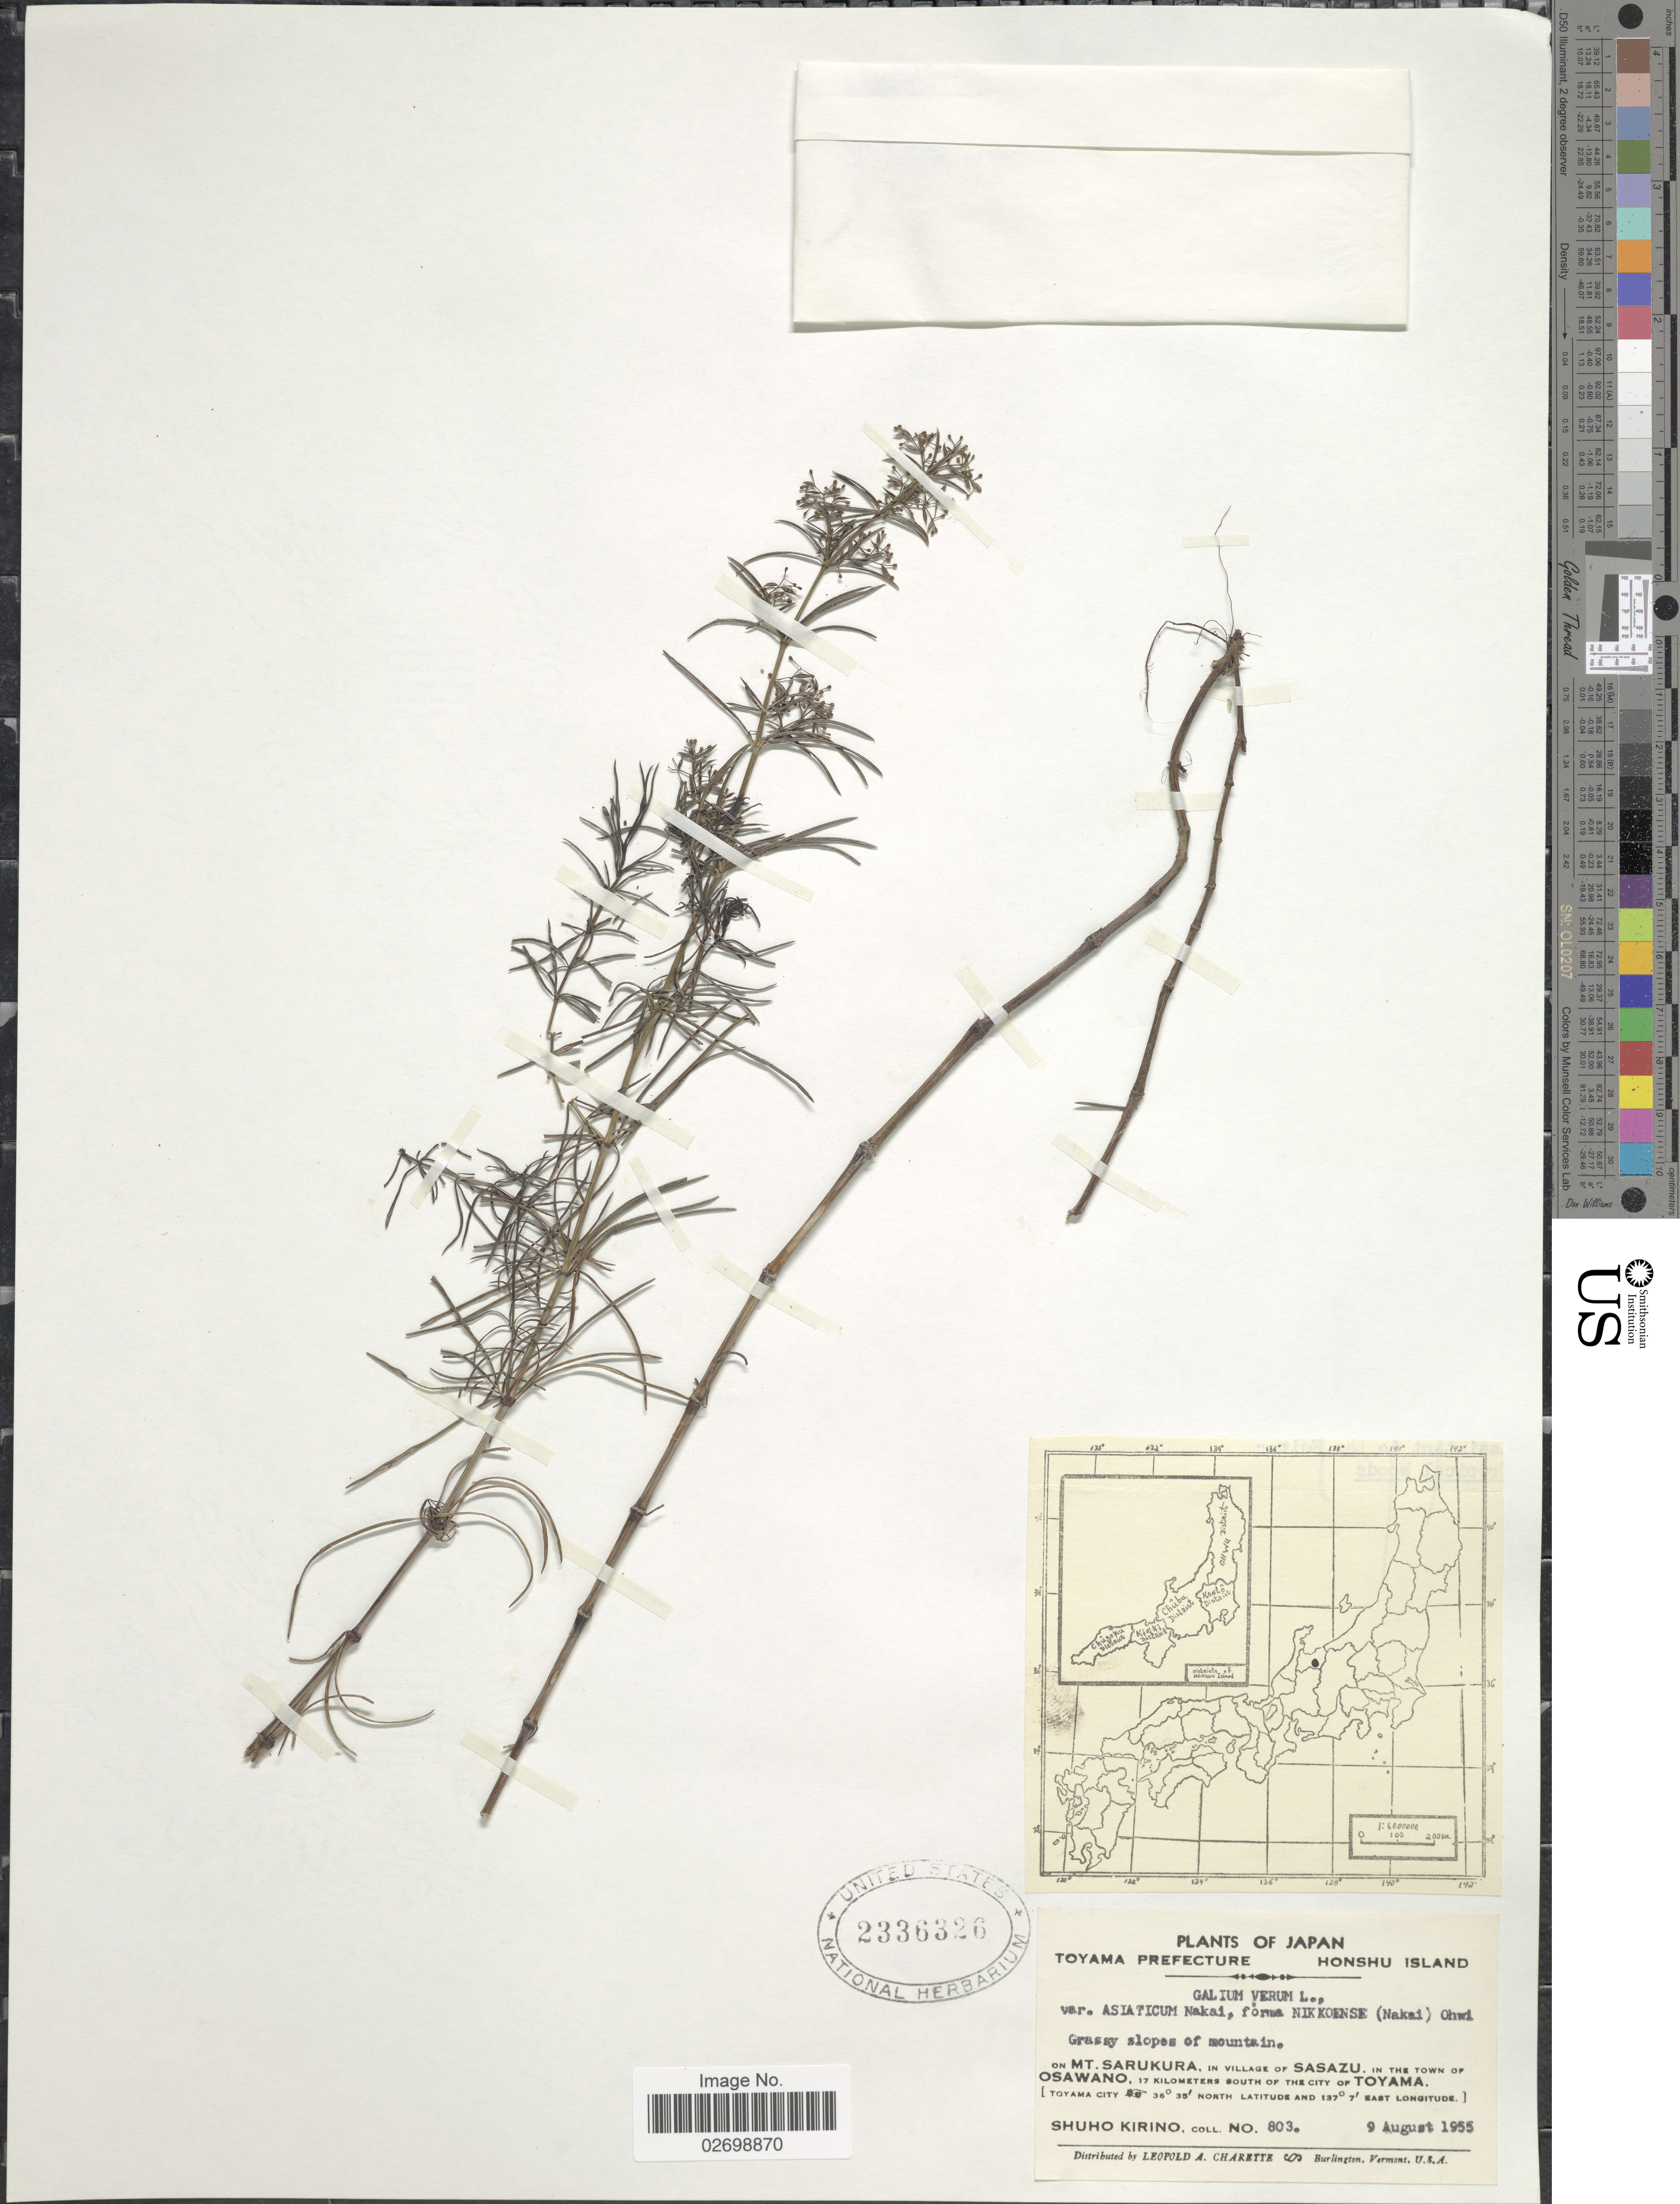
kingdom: Plantae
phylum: Tracheophyta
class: Magnoliopsida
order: Gentianales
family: Rubiaceae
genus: Galium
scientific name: Galium verum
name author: L.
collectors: S. Kirino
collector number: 803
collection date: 1955-08-09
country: Japan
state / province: Toyama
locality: Honshu Island. on Mt. Sarukura, in village of Sasazu, in the town of Osawano, 17 kilometers south of the city of Toyama [Toyama City]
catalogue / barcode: US 2336326